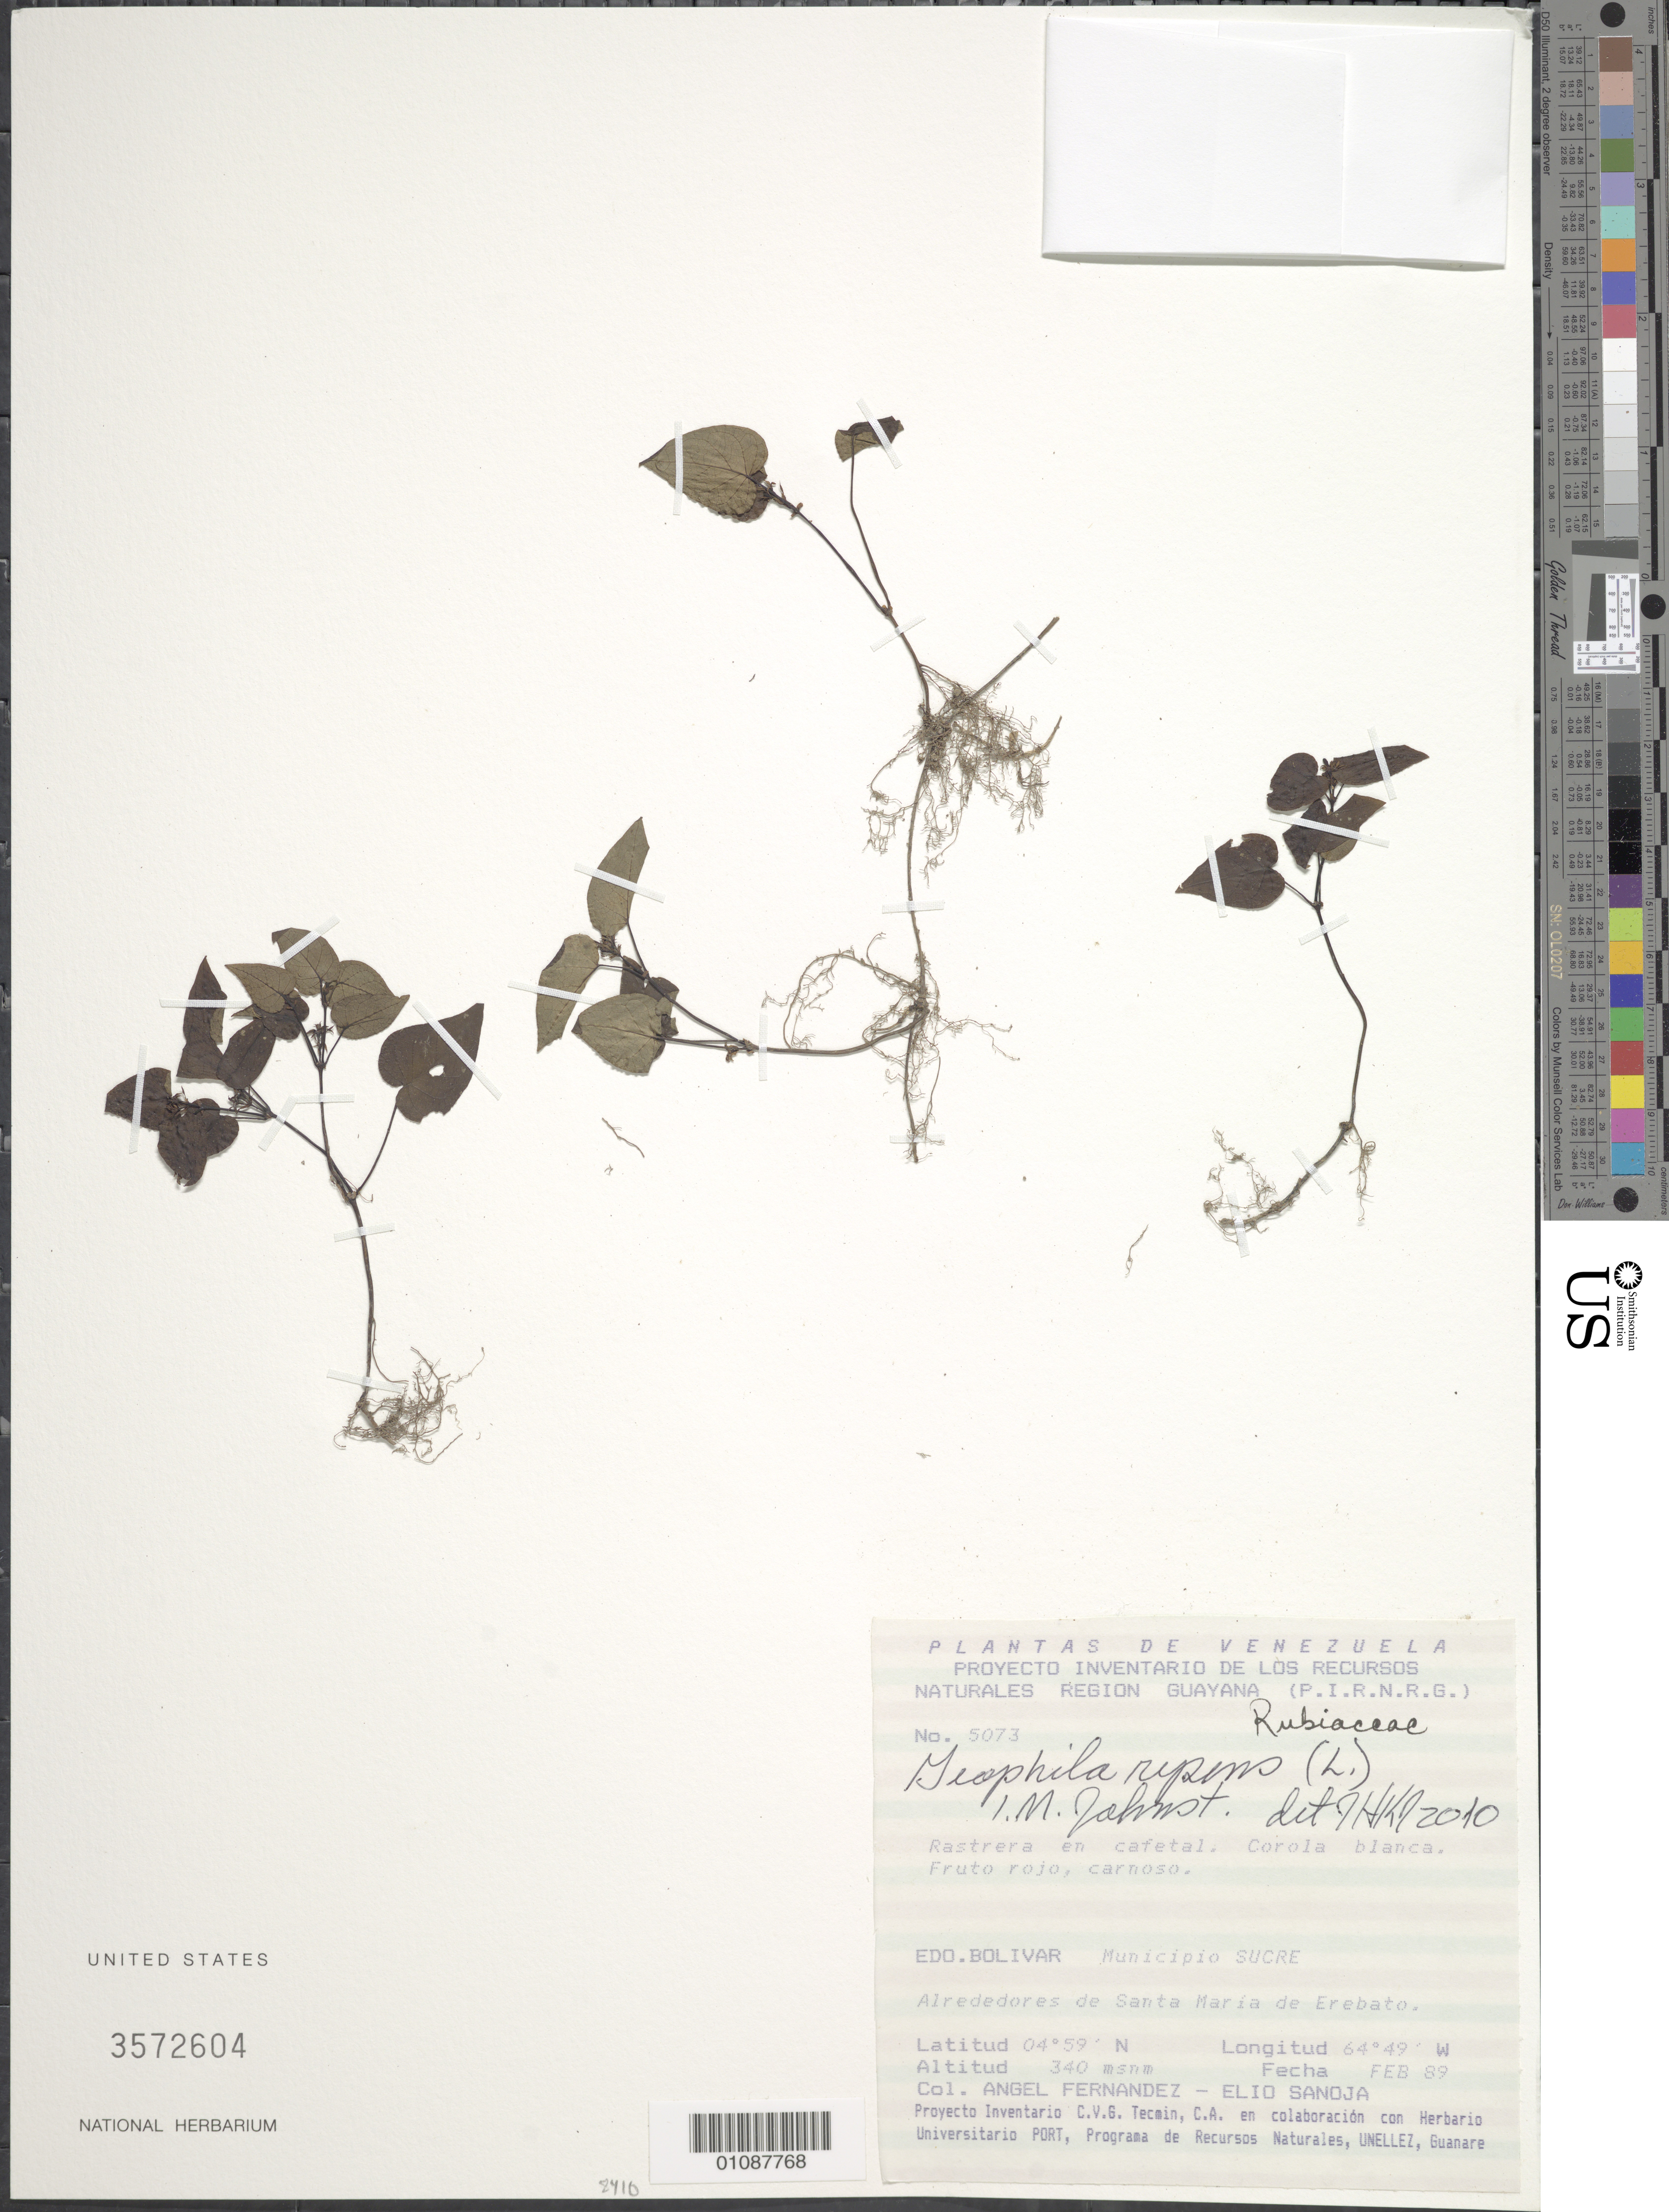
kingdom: Plantae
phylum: Tracheophyta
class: Magnoliopsida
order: Gentianales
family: Rubiaceae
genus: Geophila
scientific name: Geophila repens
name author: (L.) I.M. Johnst.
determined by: Kirkbride, J. H.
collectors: A. Fernández & E. Sanoja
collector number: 5073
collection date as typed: Feb-89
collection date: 1989-02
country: Venezuela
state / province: Bolívar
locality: Mun. Sucre, Santa María de Erebato, Alto Río Erebato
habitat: Cafetal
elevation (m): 340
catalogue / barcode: US 3572604